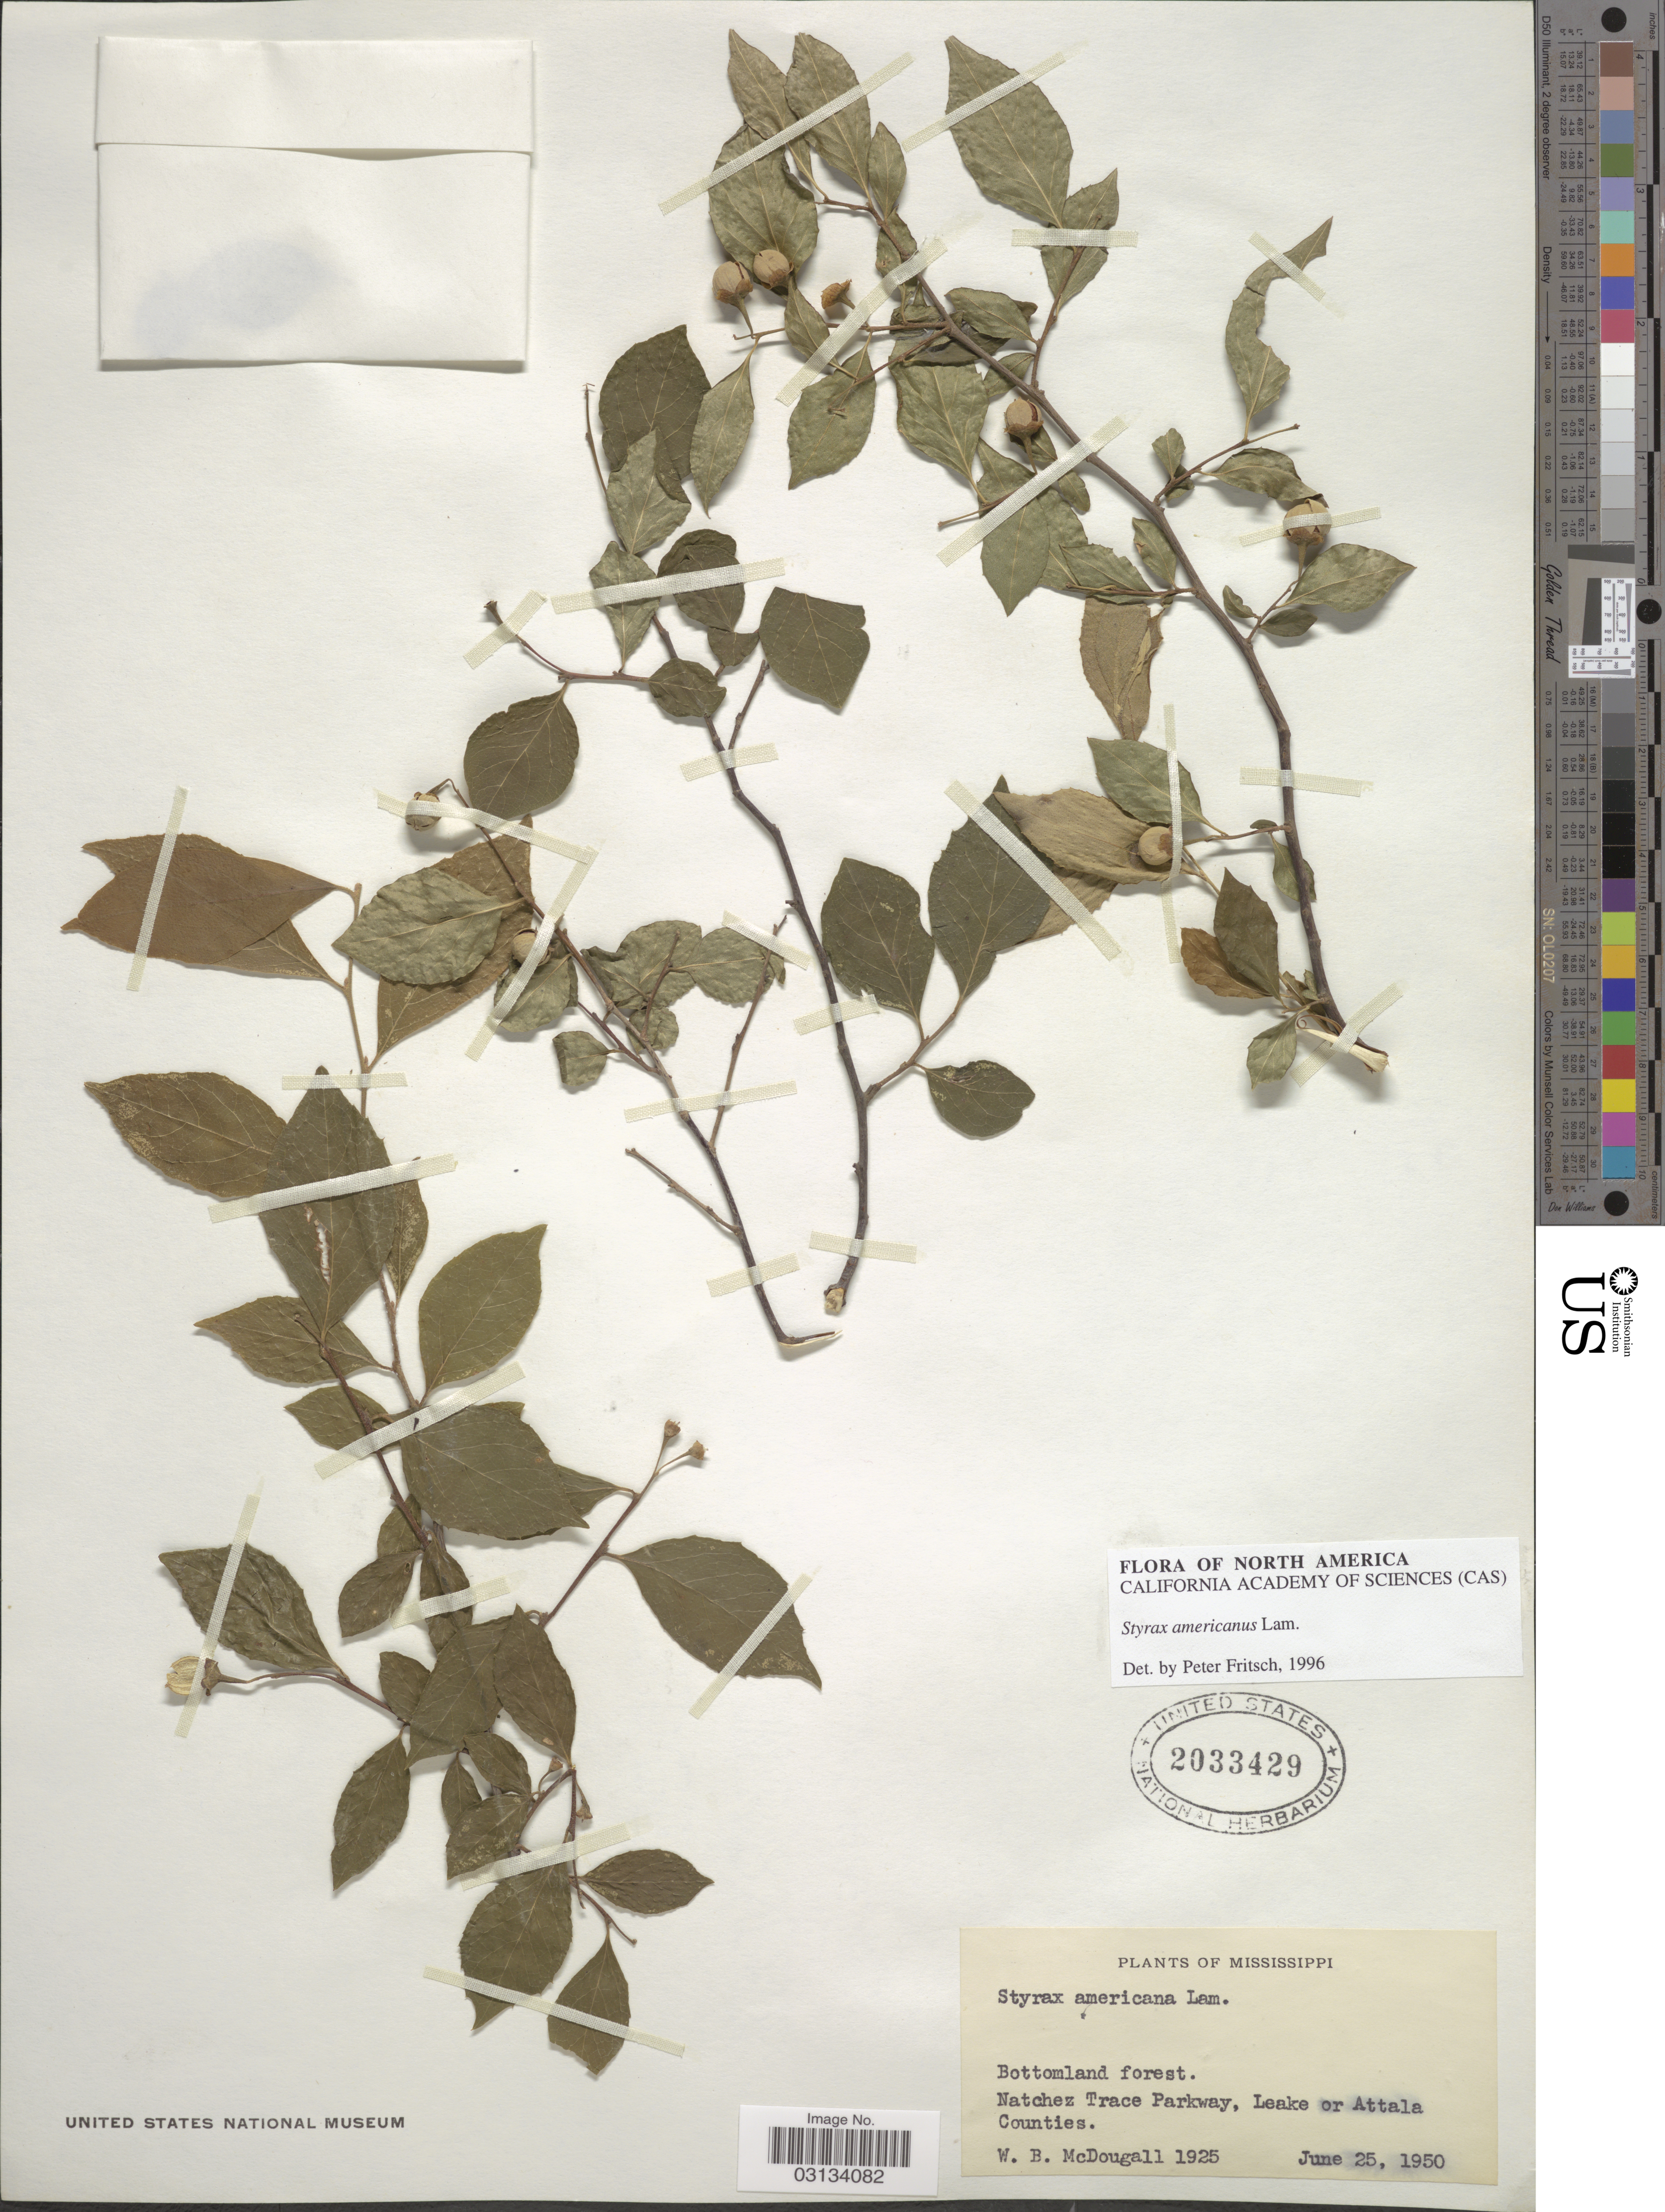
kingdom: Plantae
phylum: Tracheophyta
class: Magnoliopsida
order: Ericales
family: Styracaceae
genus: Styrax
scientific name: Styrax americanus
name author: Lam.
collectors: W. B. McDougall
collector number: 1925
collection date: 1950-06-25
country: United States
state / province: Mississippi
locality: Natchez Trace Parkway, Leake or Attala Counties.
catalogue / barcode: US 2033429